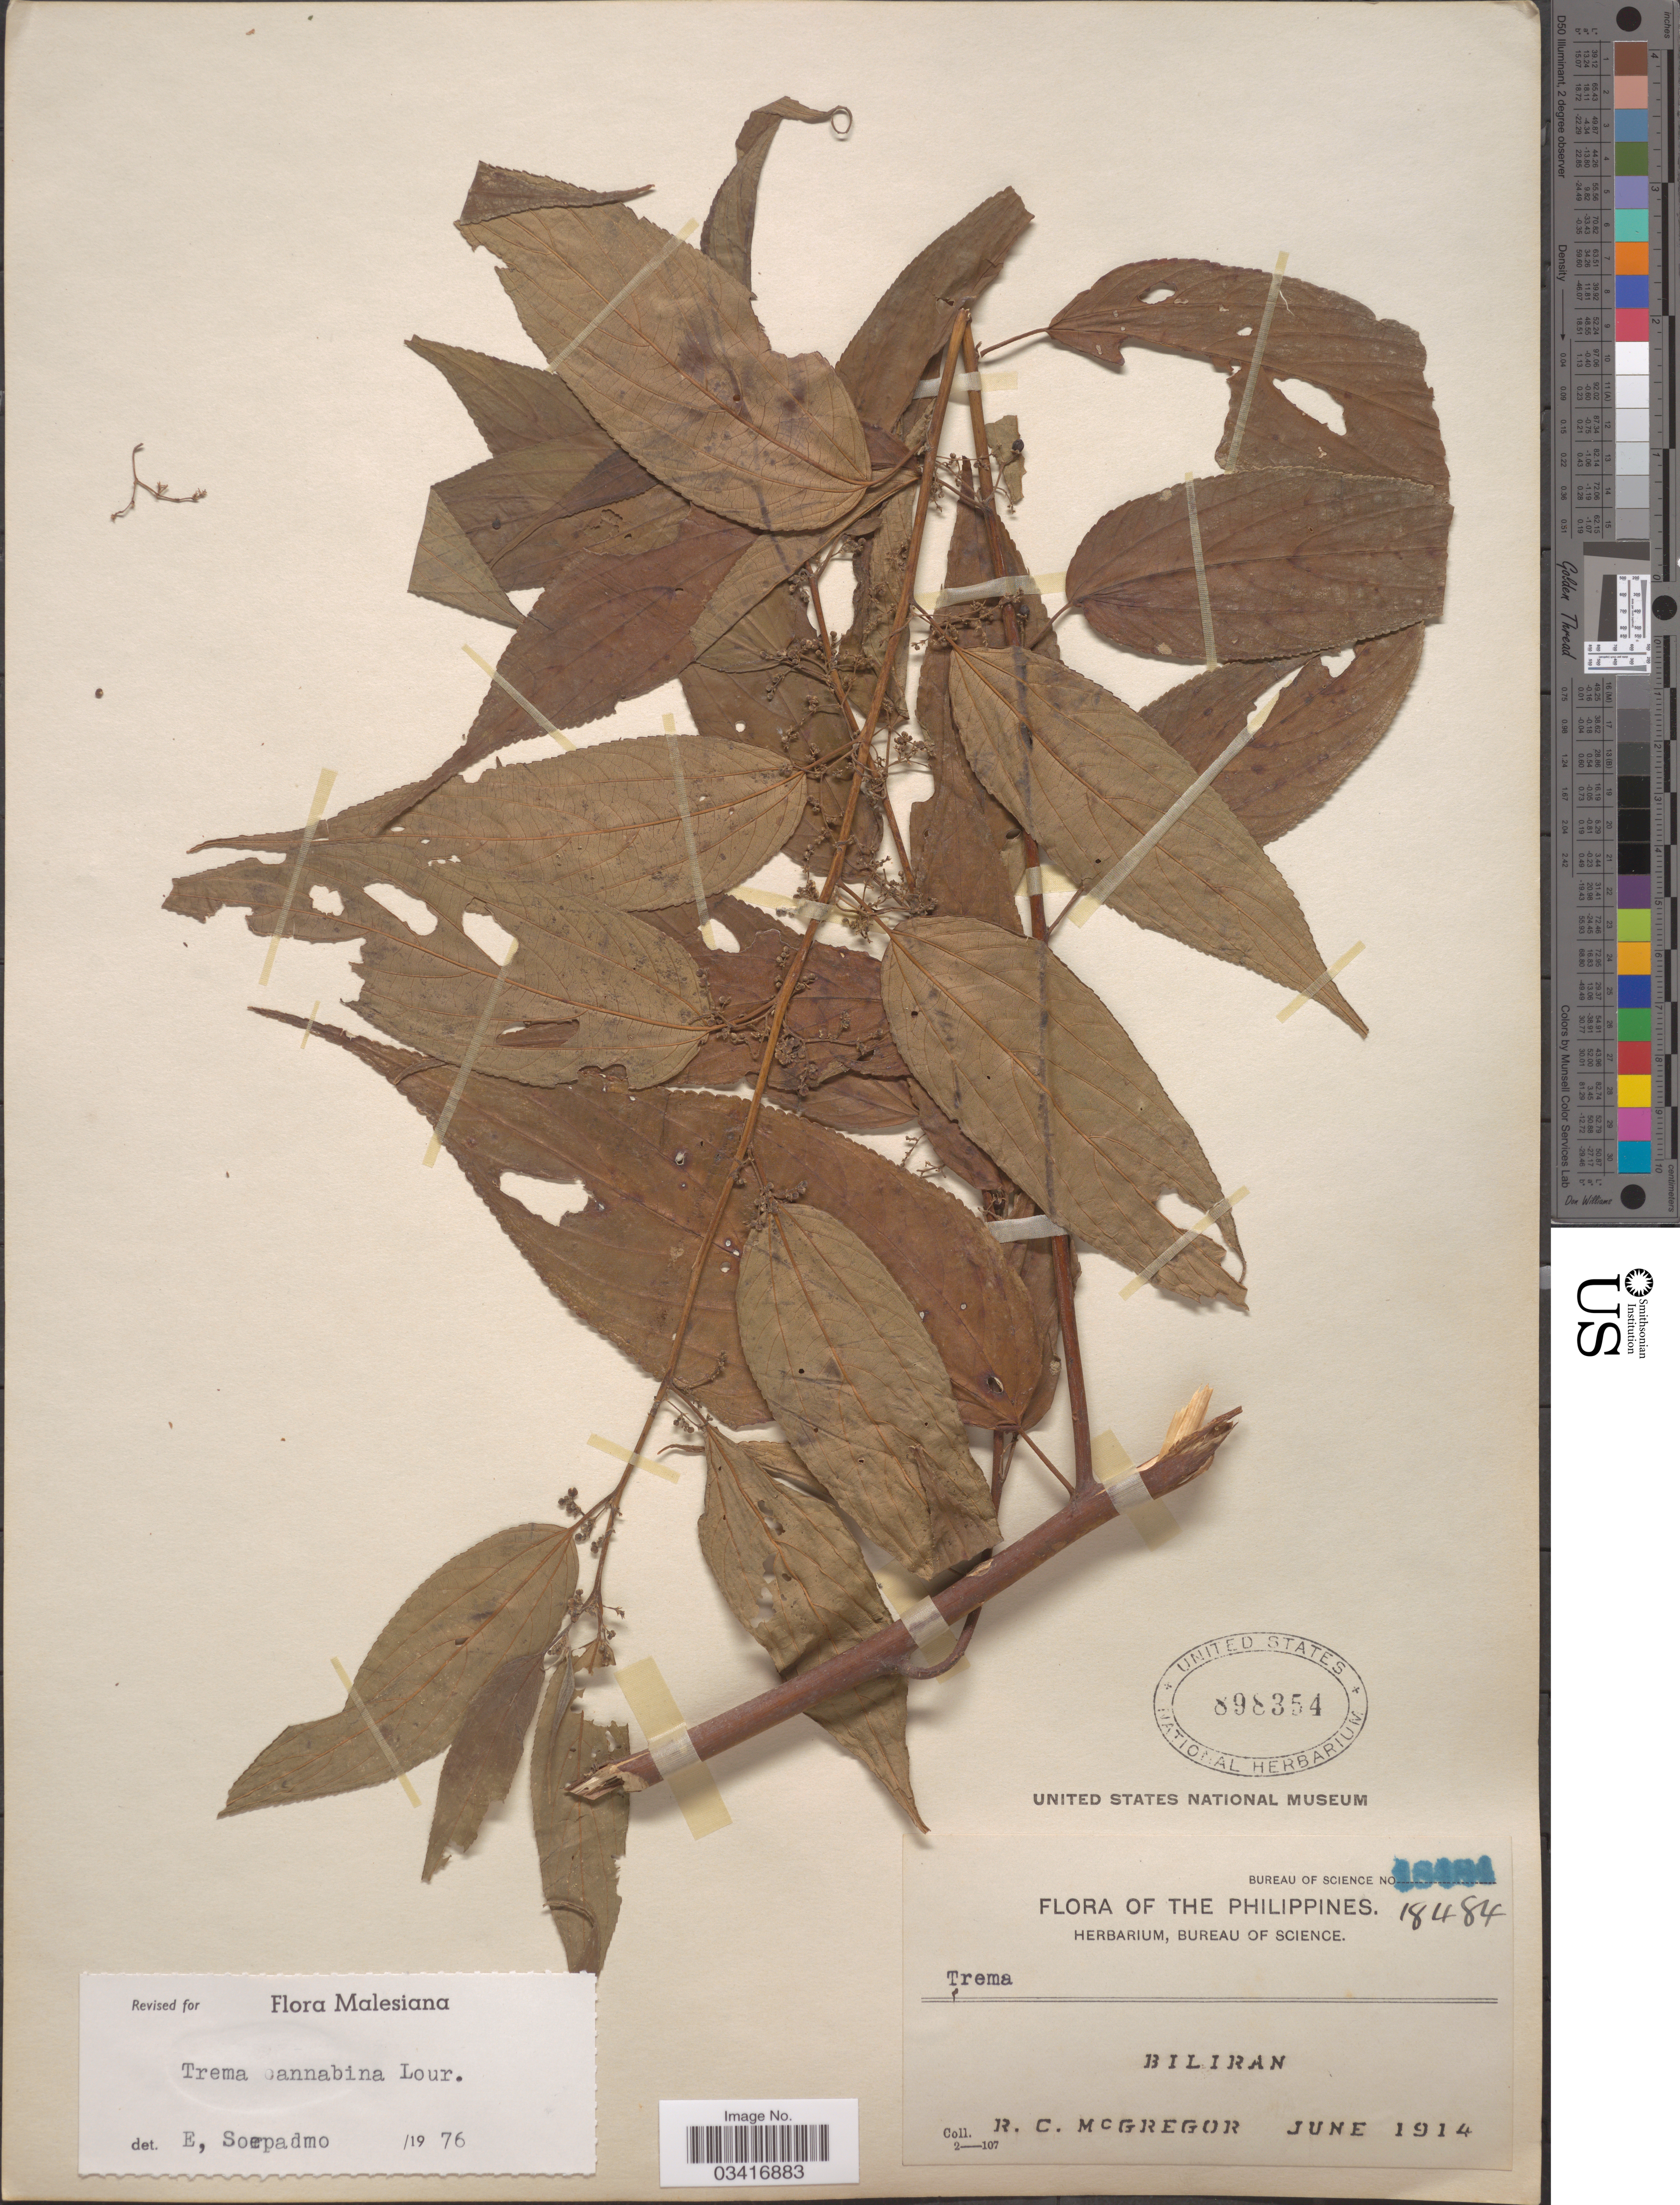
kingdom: Plantae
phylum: Tracheophyta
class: Magnoliopsida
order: Rosales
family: Cannabaceae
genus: Trema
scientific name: Trema cannabina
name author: Lour.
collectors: R. C. McGregor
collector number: Bureau of Science 18484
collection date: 1914-06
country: Philippines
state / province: Eastern Visayas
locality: Biliran.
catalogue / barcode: US 898354